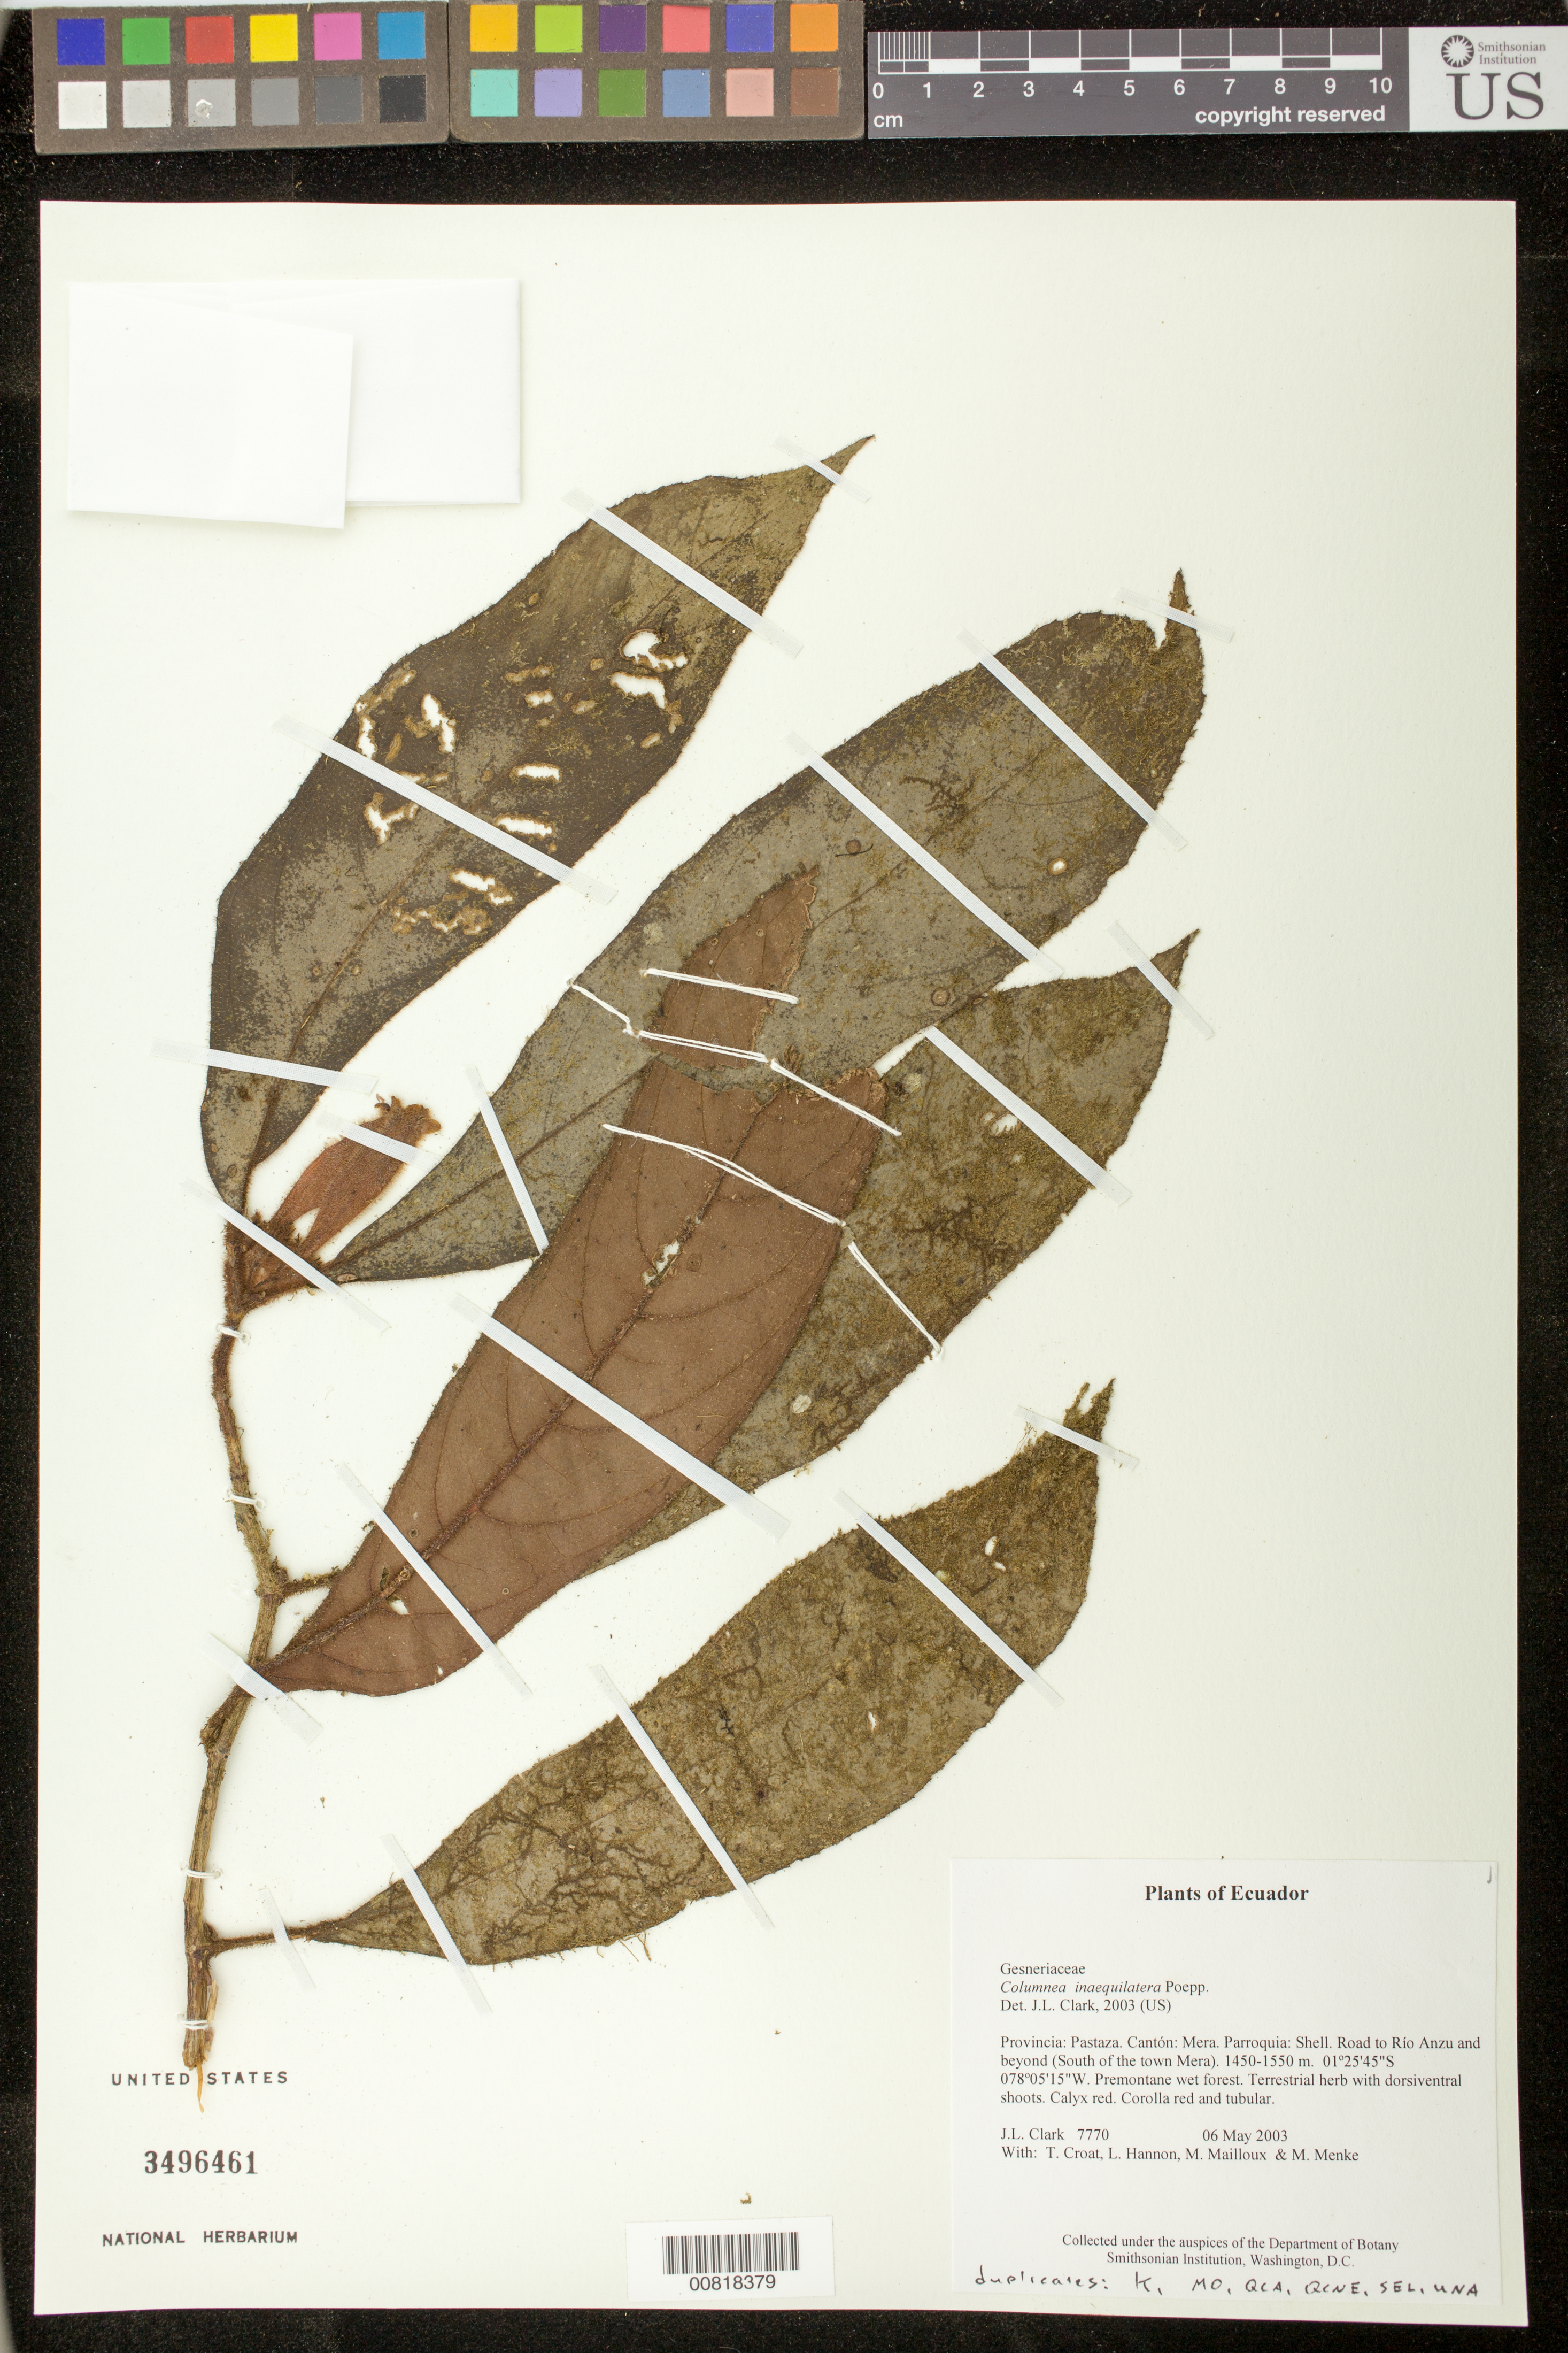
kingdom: Plantae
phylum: Tracheophyta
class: Magnoliopsida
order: Lamiales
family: Gesneriaceae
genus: Columnea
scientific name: Columnea inaequilatera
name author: Poepp.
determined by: Clark, J. L., (SEL), The Marie Selby Botanical Garden (UNITED STATES)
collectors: J. L. Clark, T. B. Croat, L. Hannon, M. Mailloux & M. Menke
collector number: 7770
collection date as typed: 06 May 2003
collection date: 2003-05-06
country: Ecuador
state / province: Pastaza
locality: Mera. Parroquia: Shell. Road to Río Anzu and beyond (South of the town Mera).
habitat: Premontane wet forest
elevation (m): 1450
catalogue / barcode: US 3496461